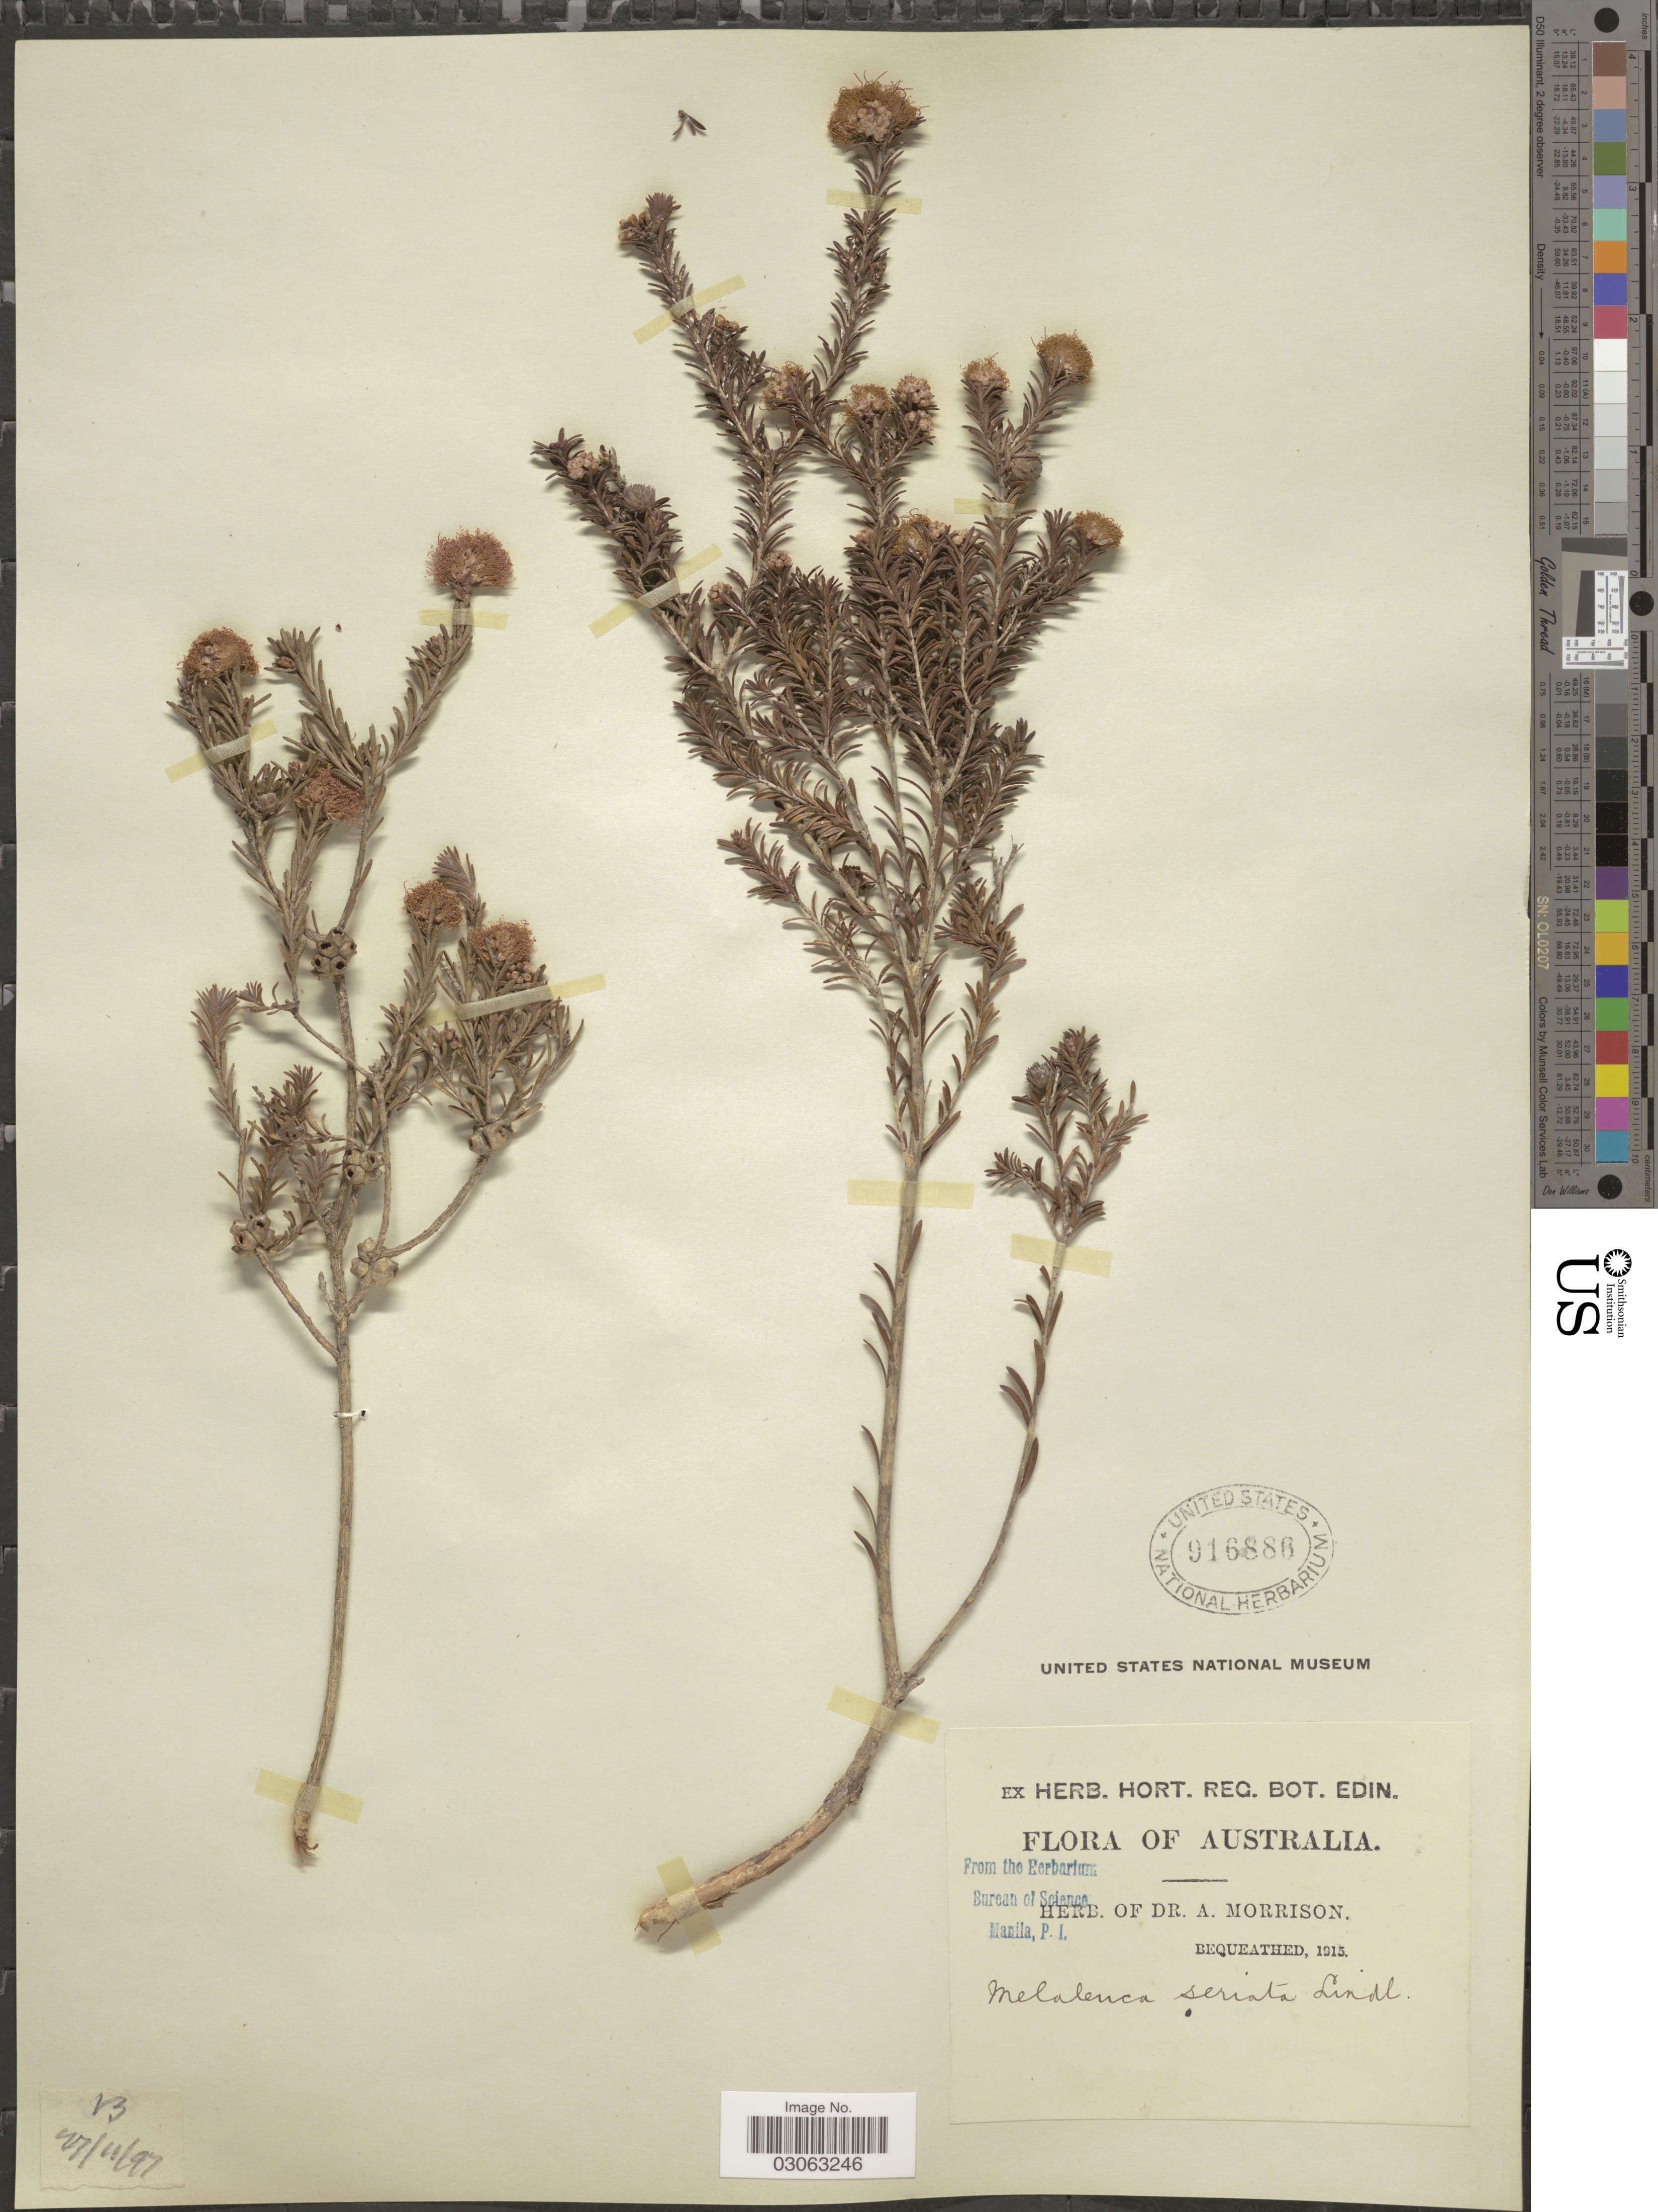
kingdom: Plantae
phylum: Tracheophyta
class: Magnoliopsida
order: Myrtales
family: Myrtaceae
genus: Melaleuca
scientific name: Melaleuca seriata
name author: Lindl.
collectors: ex herb. Dr. A. Morrison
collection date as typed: Transcribed d/m/y: 27/11/97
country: Australia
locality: B [unsure placement]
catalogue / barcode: US 916886